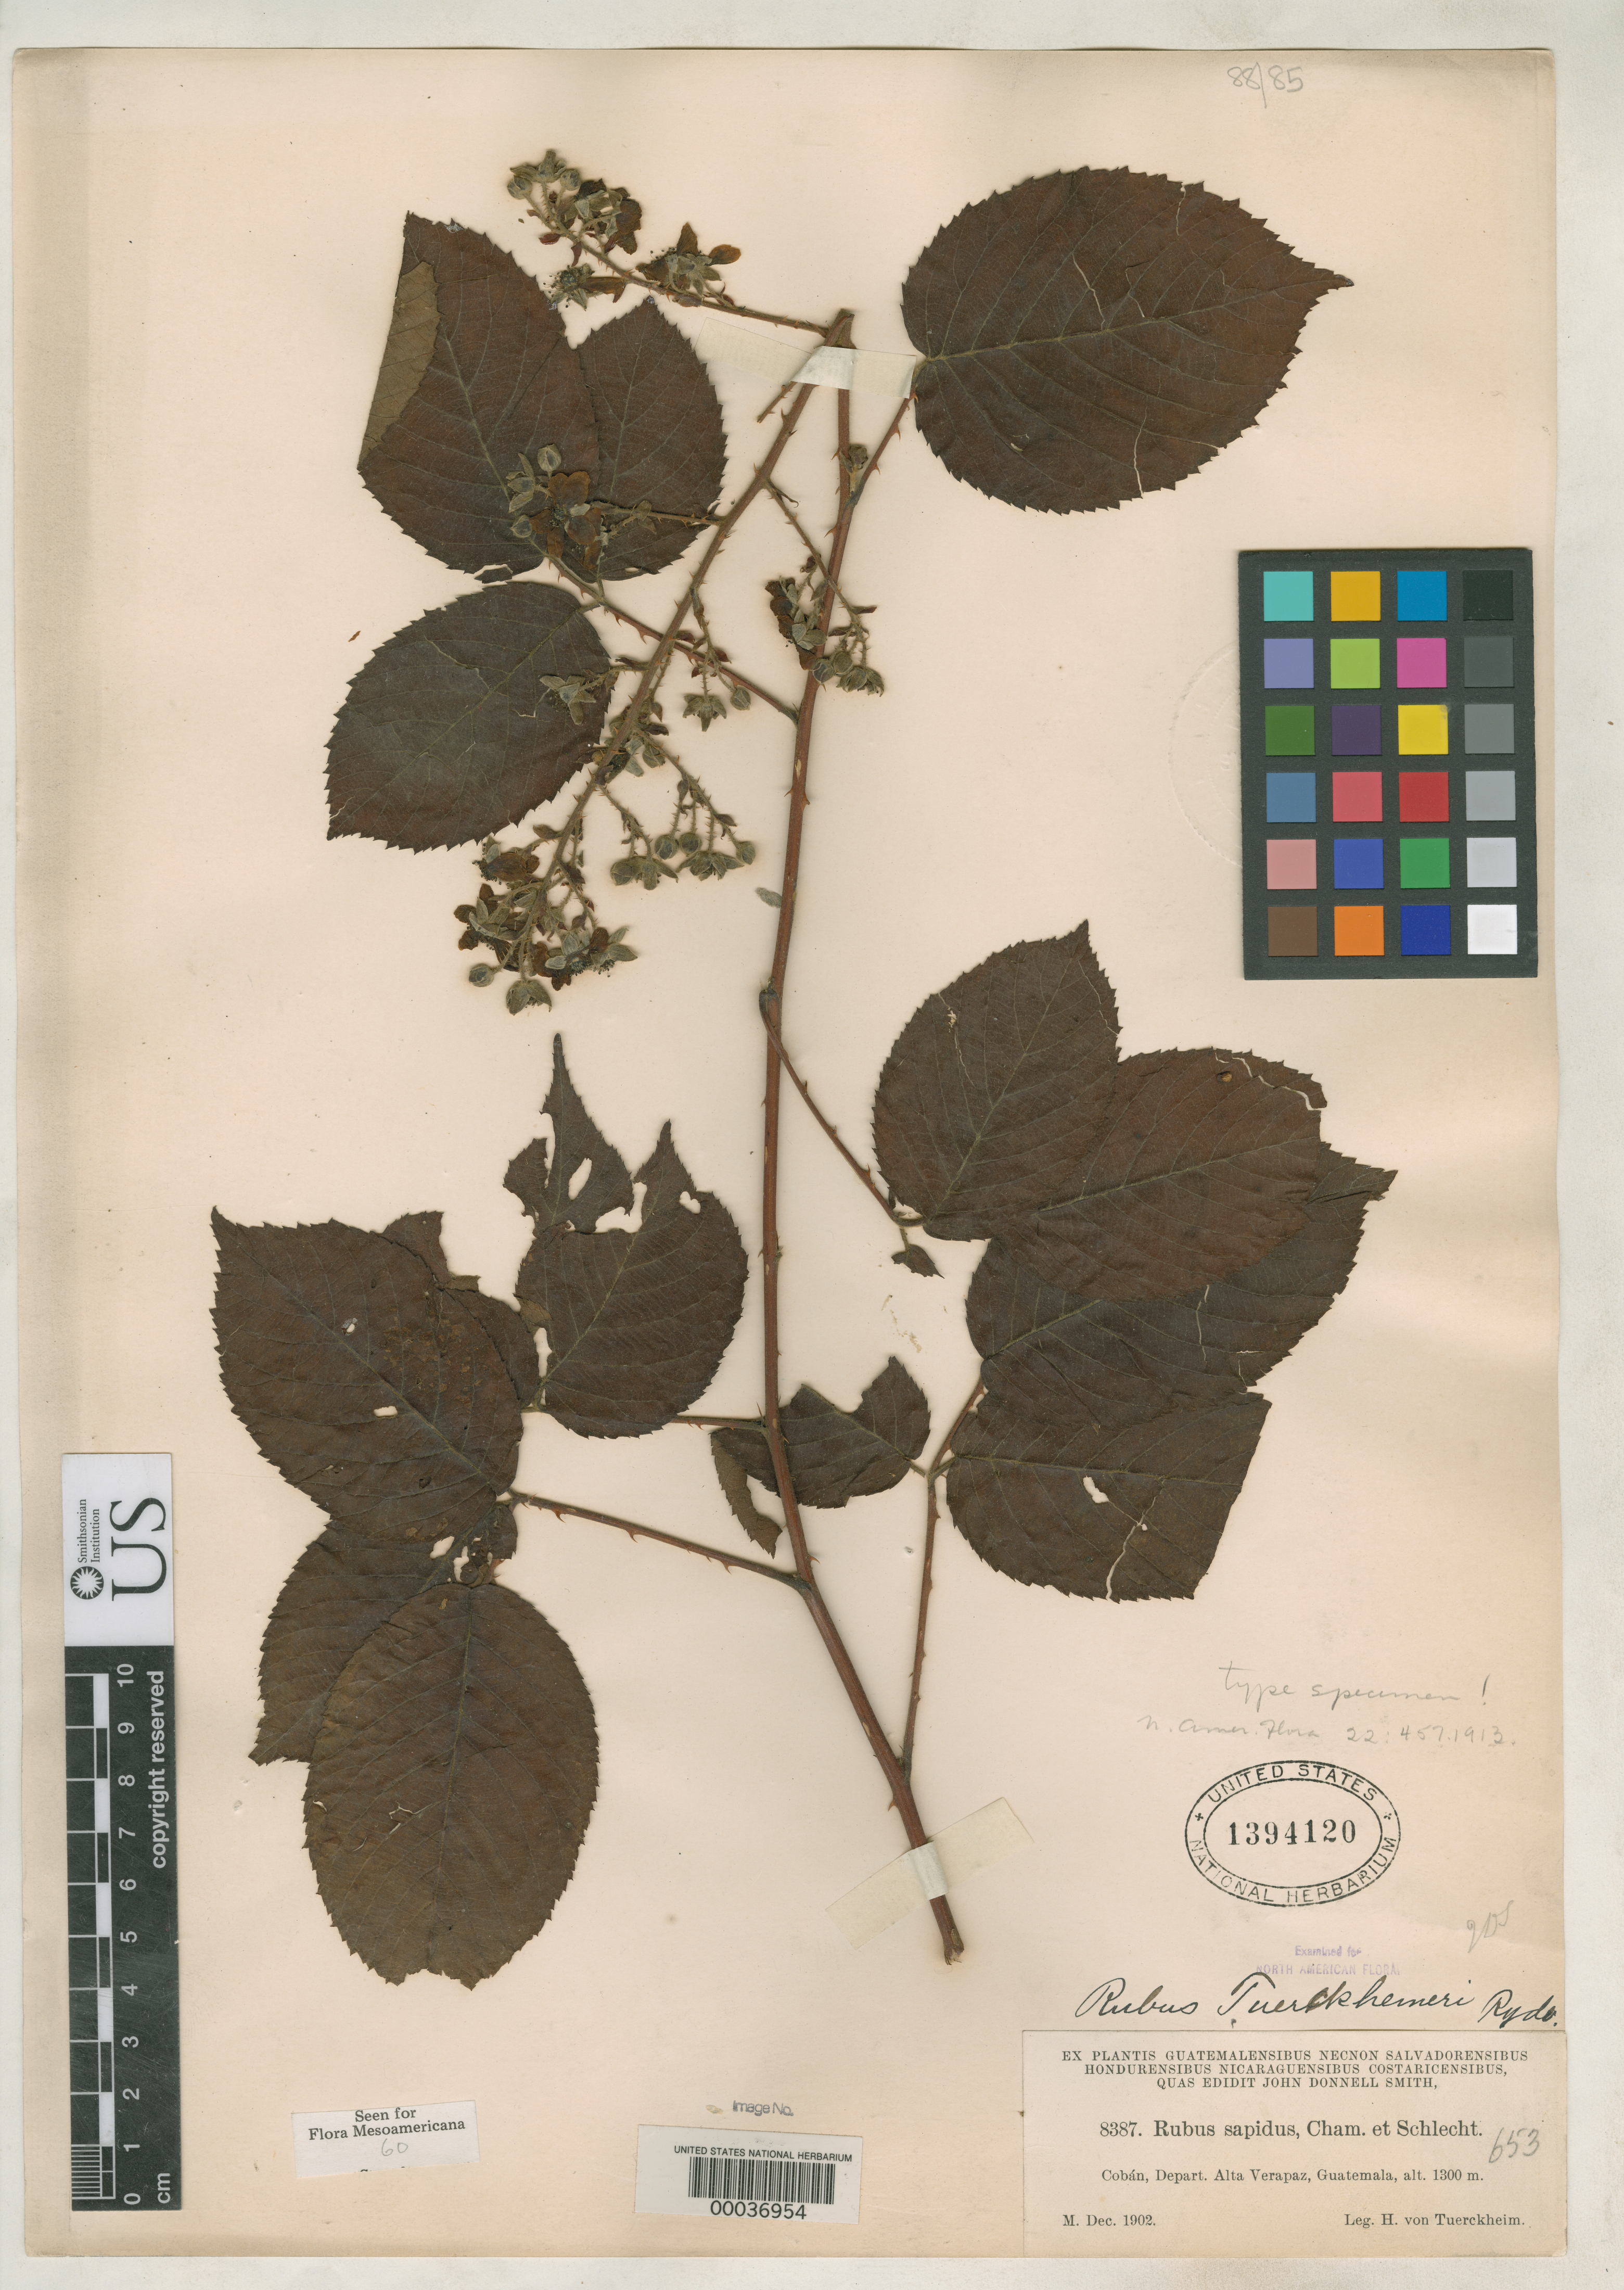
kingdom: Plantae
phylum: Tracheophyta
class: Magnoliopsida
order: Rosales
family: Rosaceae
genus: Rubus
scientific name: Rubus tuerckheimii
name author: Rydb.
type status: Holotype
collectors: H. von Türckheim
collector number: ex Pl. Guat. 8387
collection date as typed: Dec 1902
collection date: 1902-12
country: Guatemala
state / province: Alta Verapaz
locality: Cobán.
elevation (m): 1300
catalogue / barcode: US 1394120